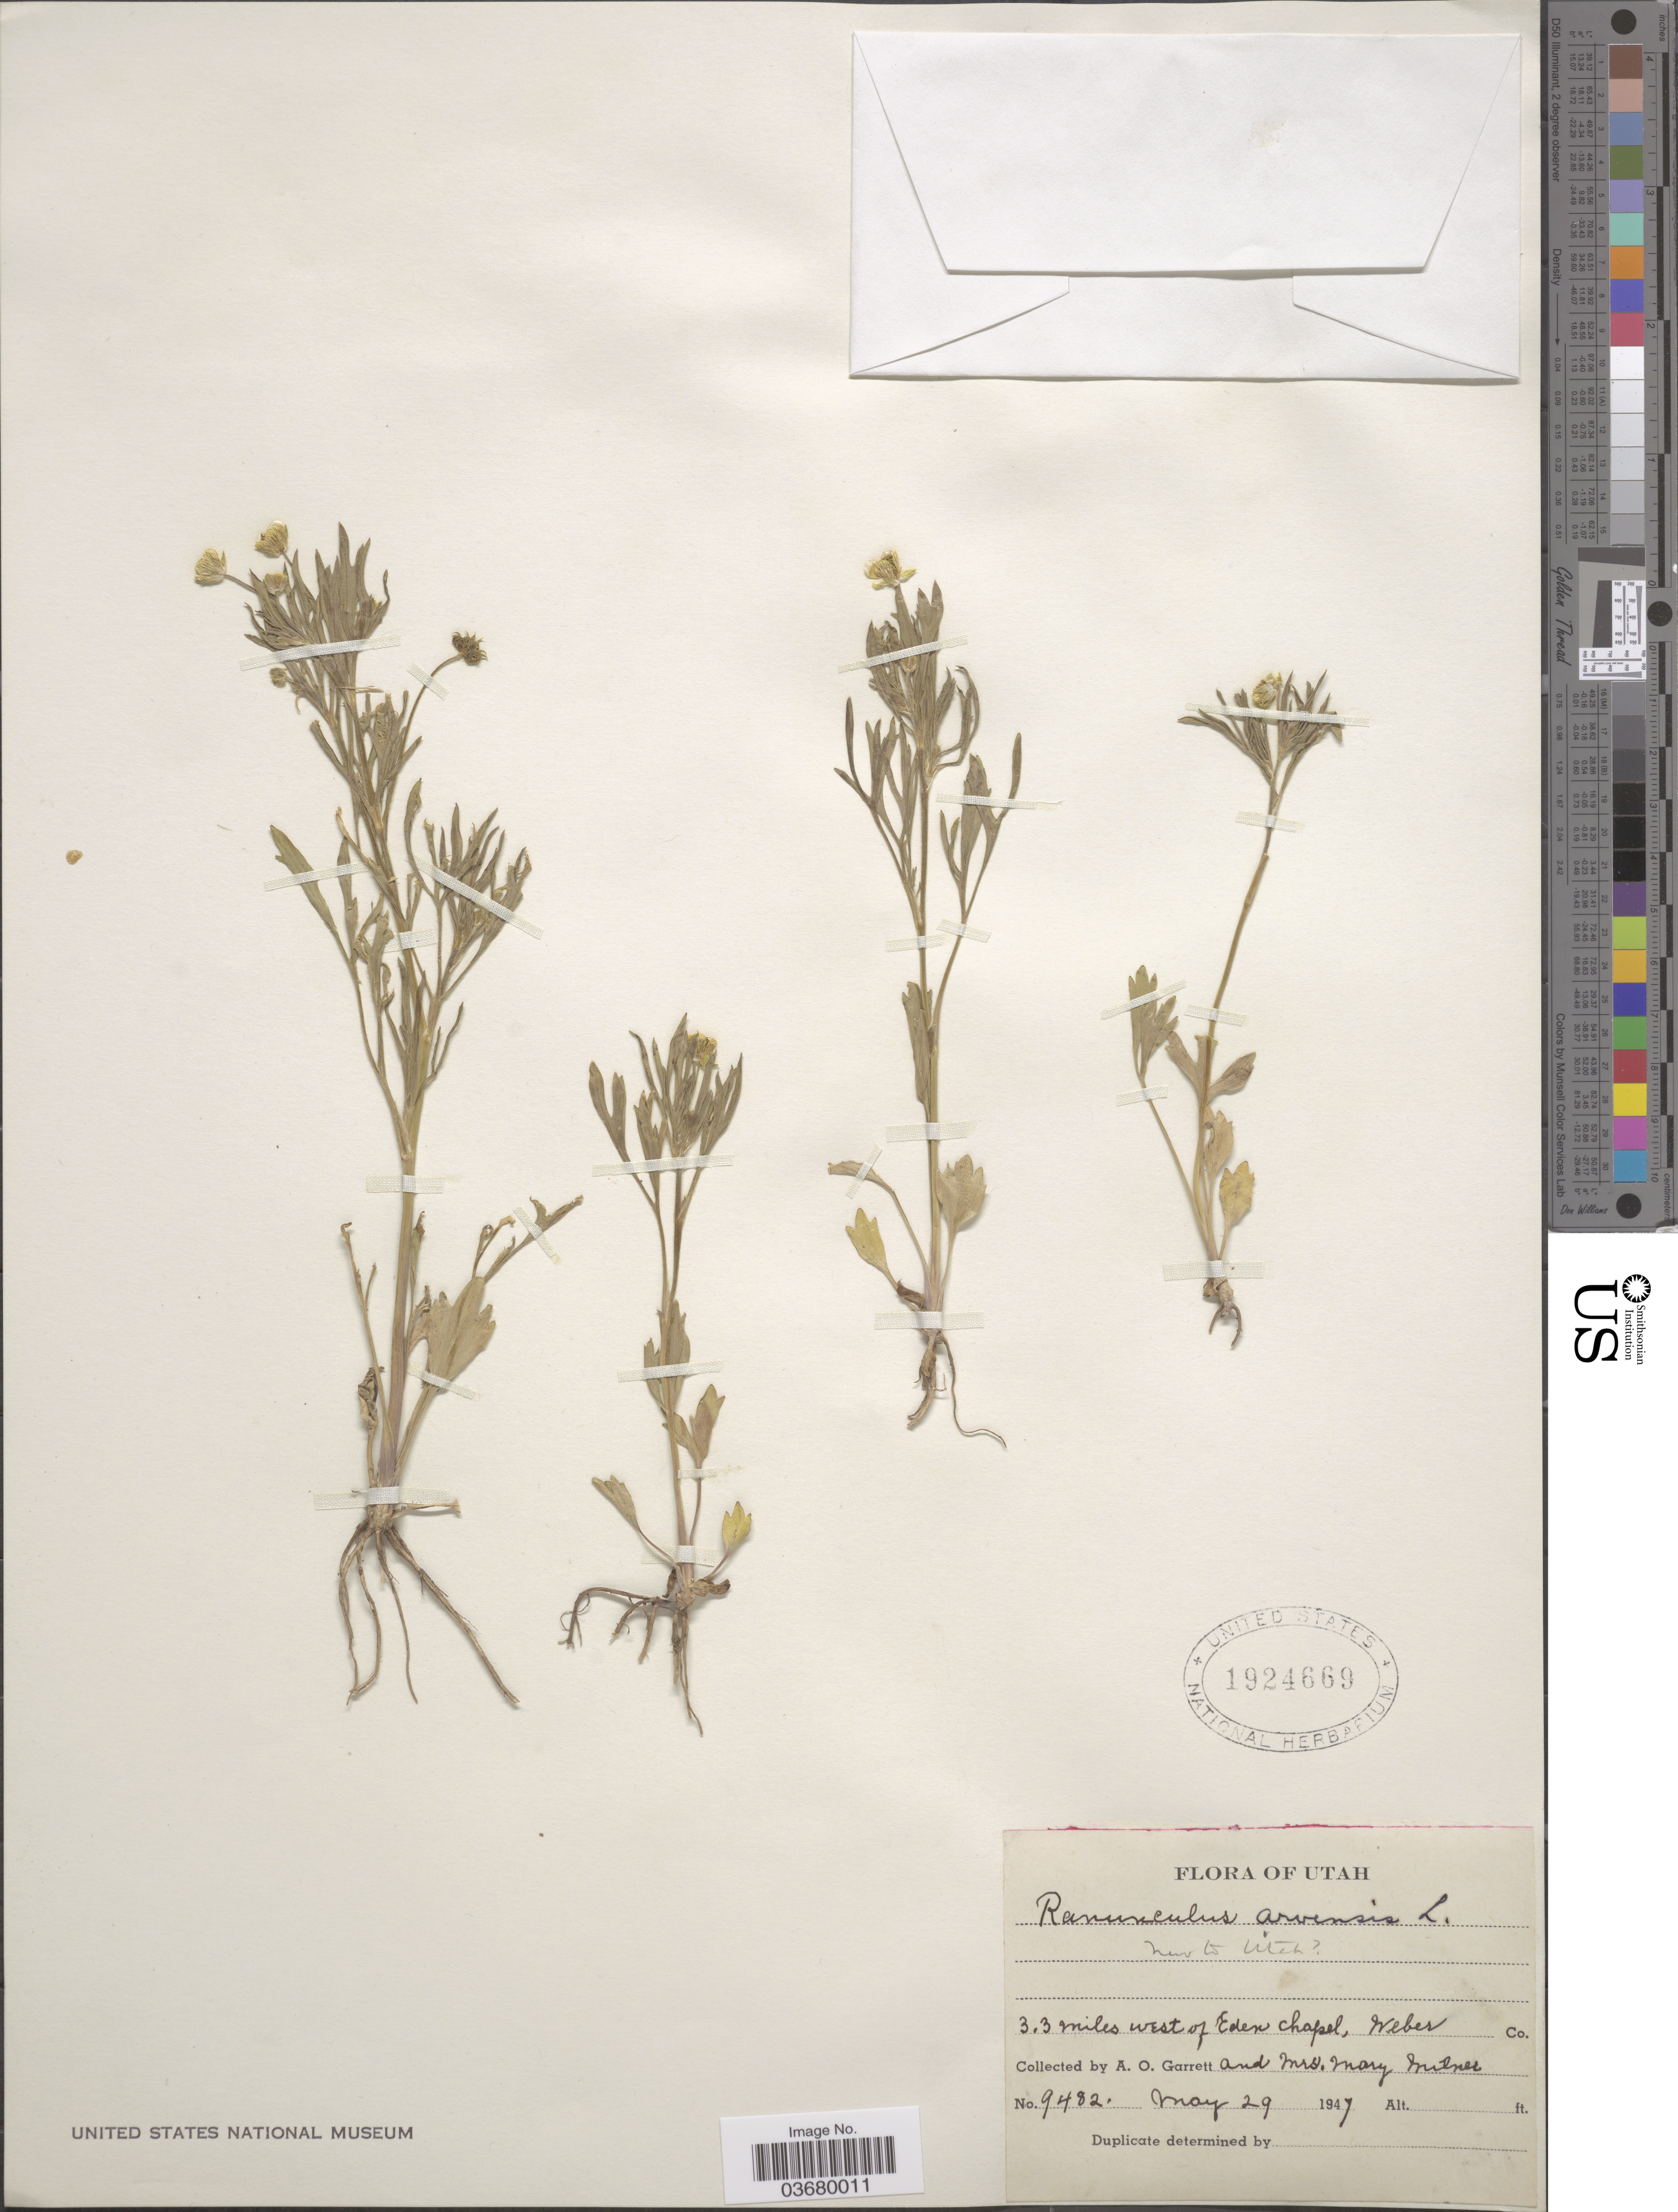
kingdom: Plantae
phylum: Tracheophyta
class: Magnoliopsida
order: Ranunculales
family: Ranunculaceae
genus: Ranunculus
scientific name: Ranunculus arvensis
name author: L.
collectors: A. O. Garrett & M. Milner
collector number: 9482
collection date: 1947-05-29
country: United States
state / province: Utah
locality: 3.3 miles west of Eden Chapel, Weber Co.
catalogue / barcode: US 1924669